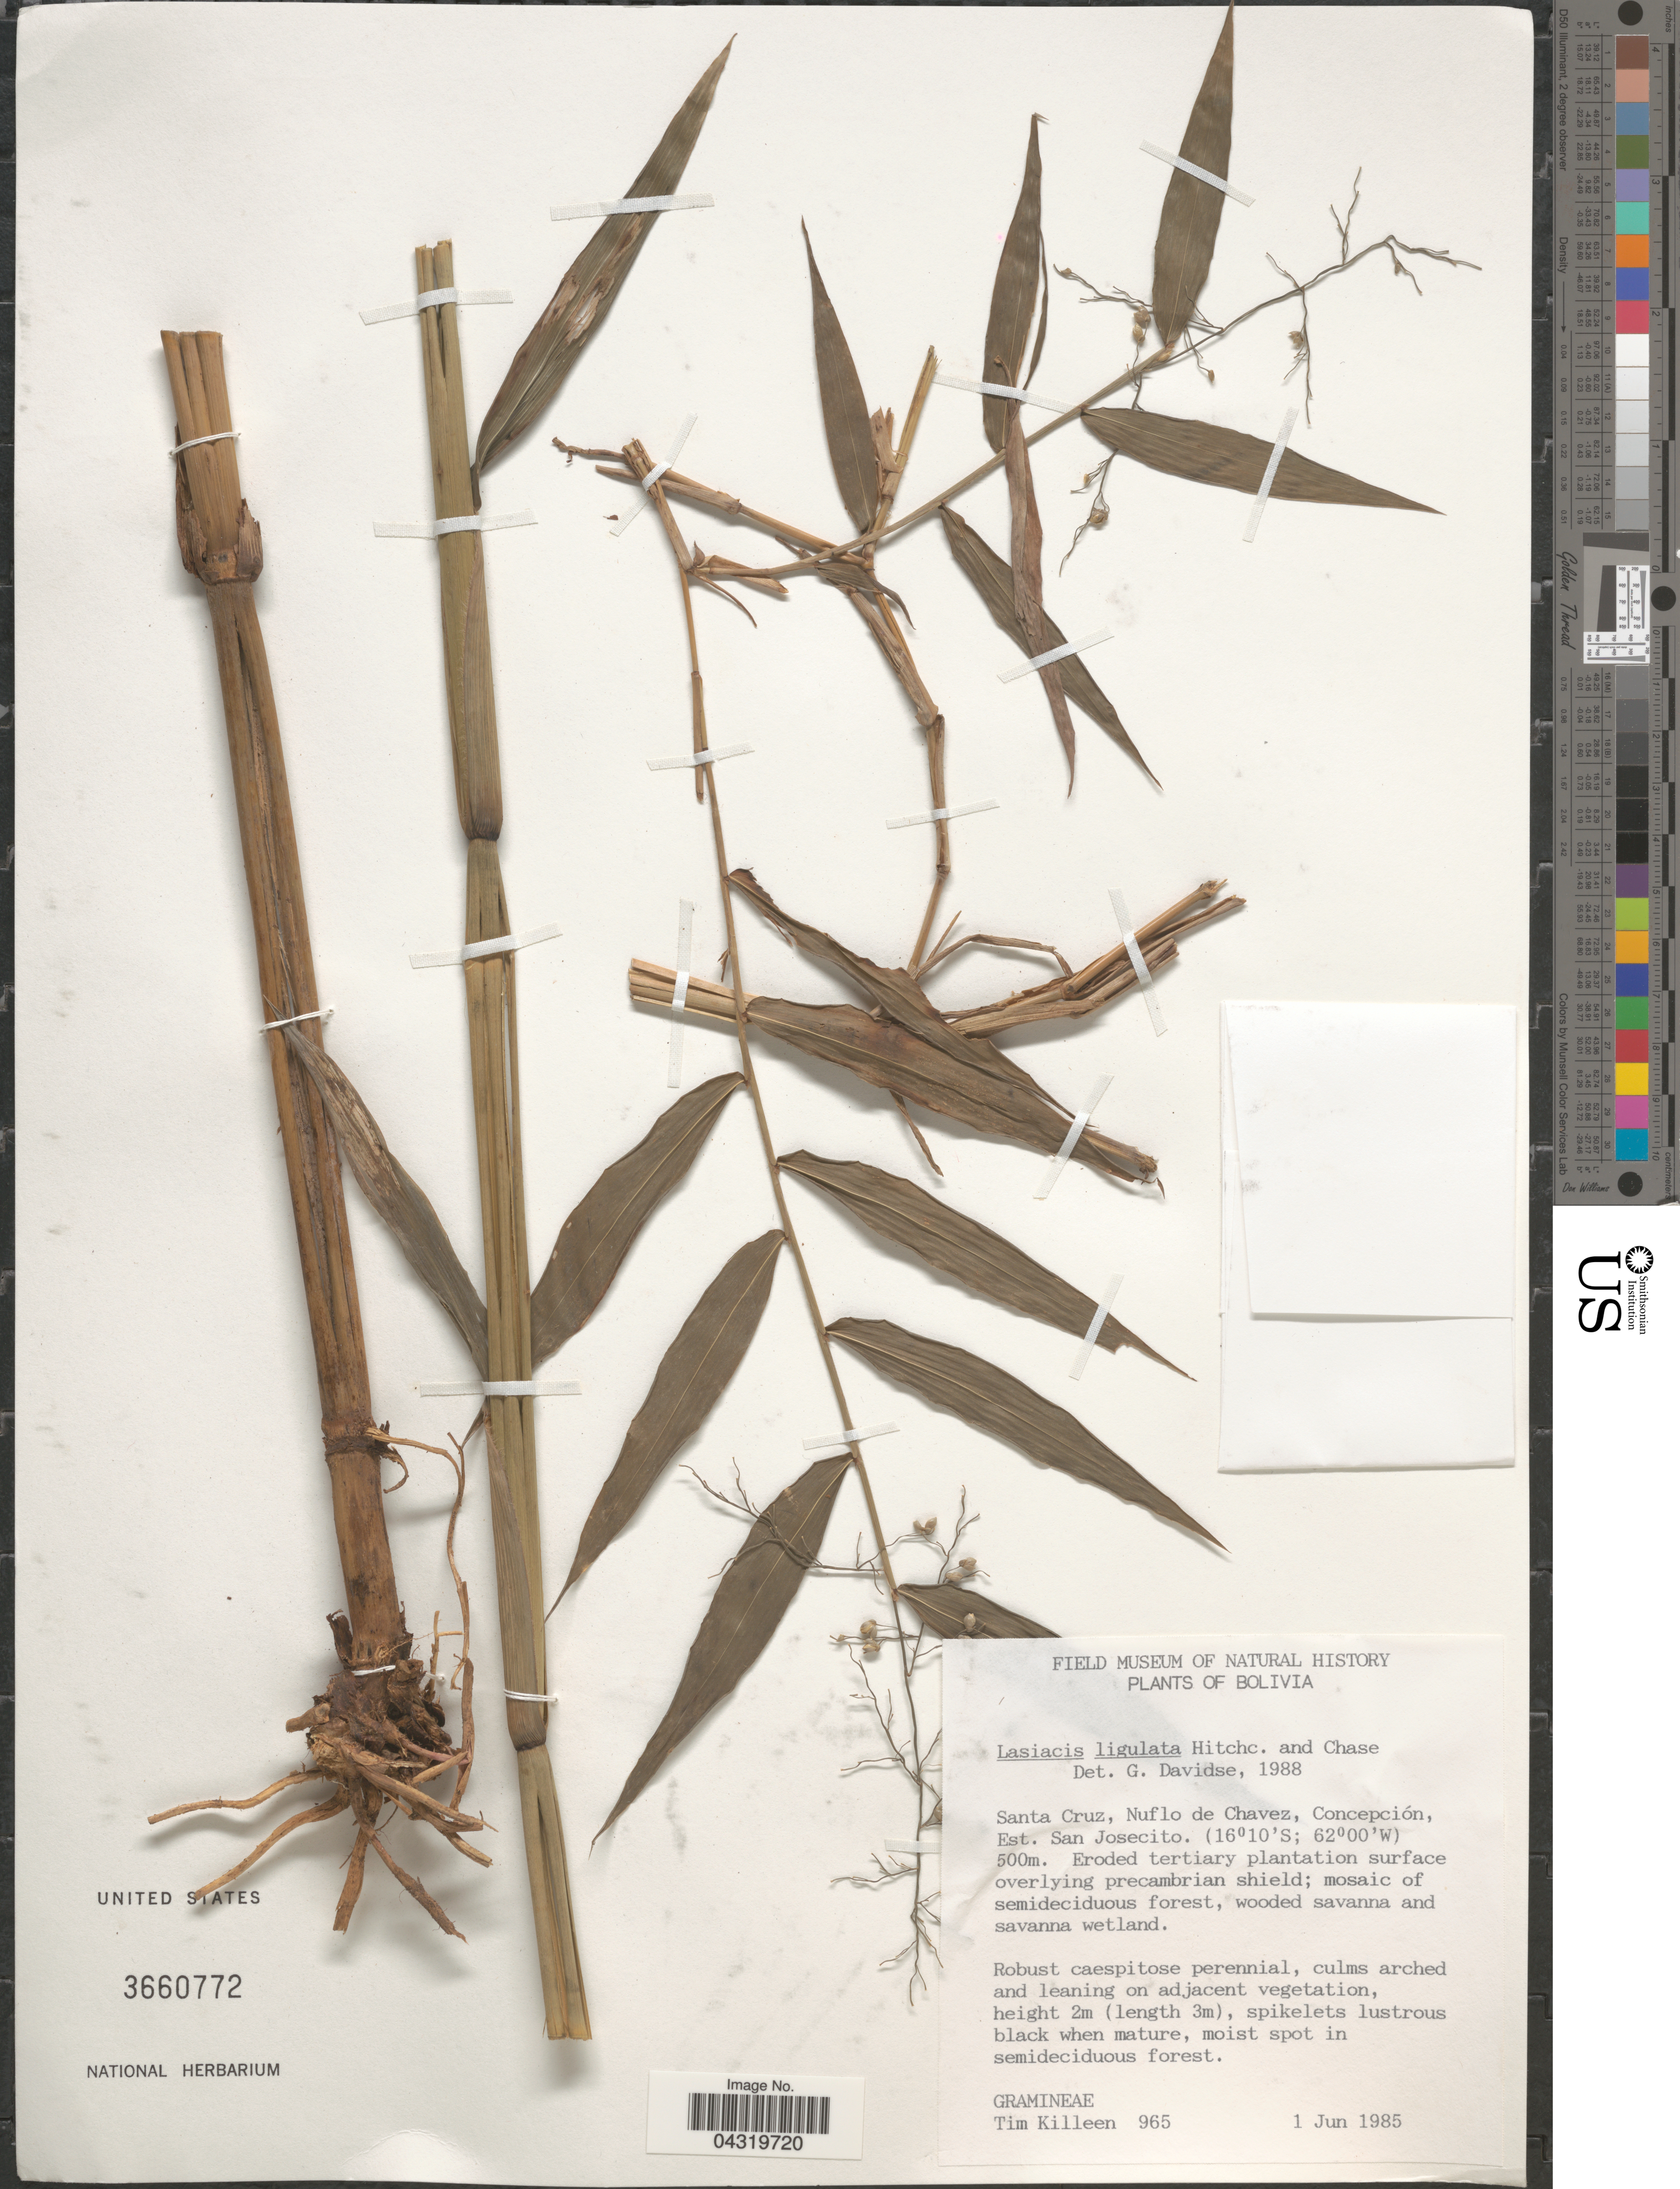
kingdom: Plantae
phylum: Tracheophyta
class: Liliopsida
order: Poales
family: Poaceae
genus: Lasiacis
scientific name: Lasiacis ligulata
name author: Hitchc. & Chase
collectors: T. J. Killeen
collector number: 965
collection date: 1985-06-01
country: Bolivia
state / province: Santa Cruz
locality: Nuflo de Chavez, Concepción, Est. San Josecito.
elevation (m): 500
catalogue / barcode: US 3660772